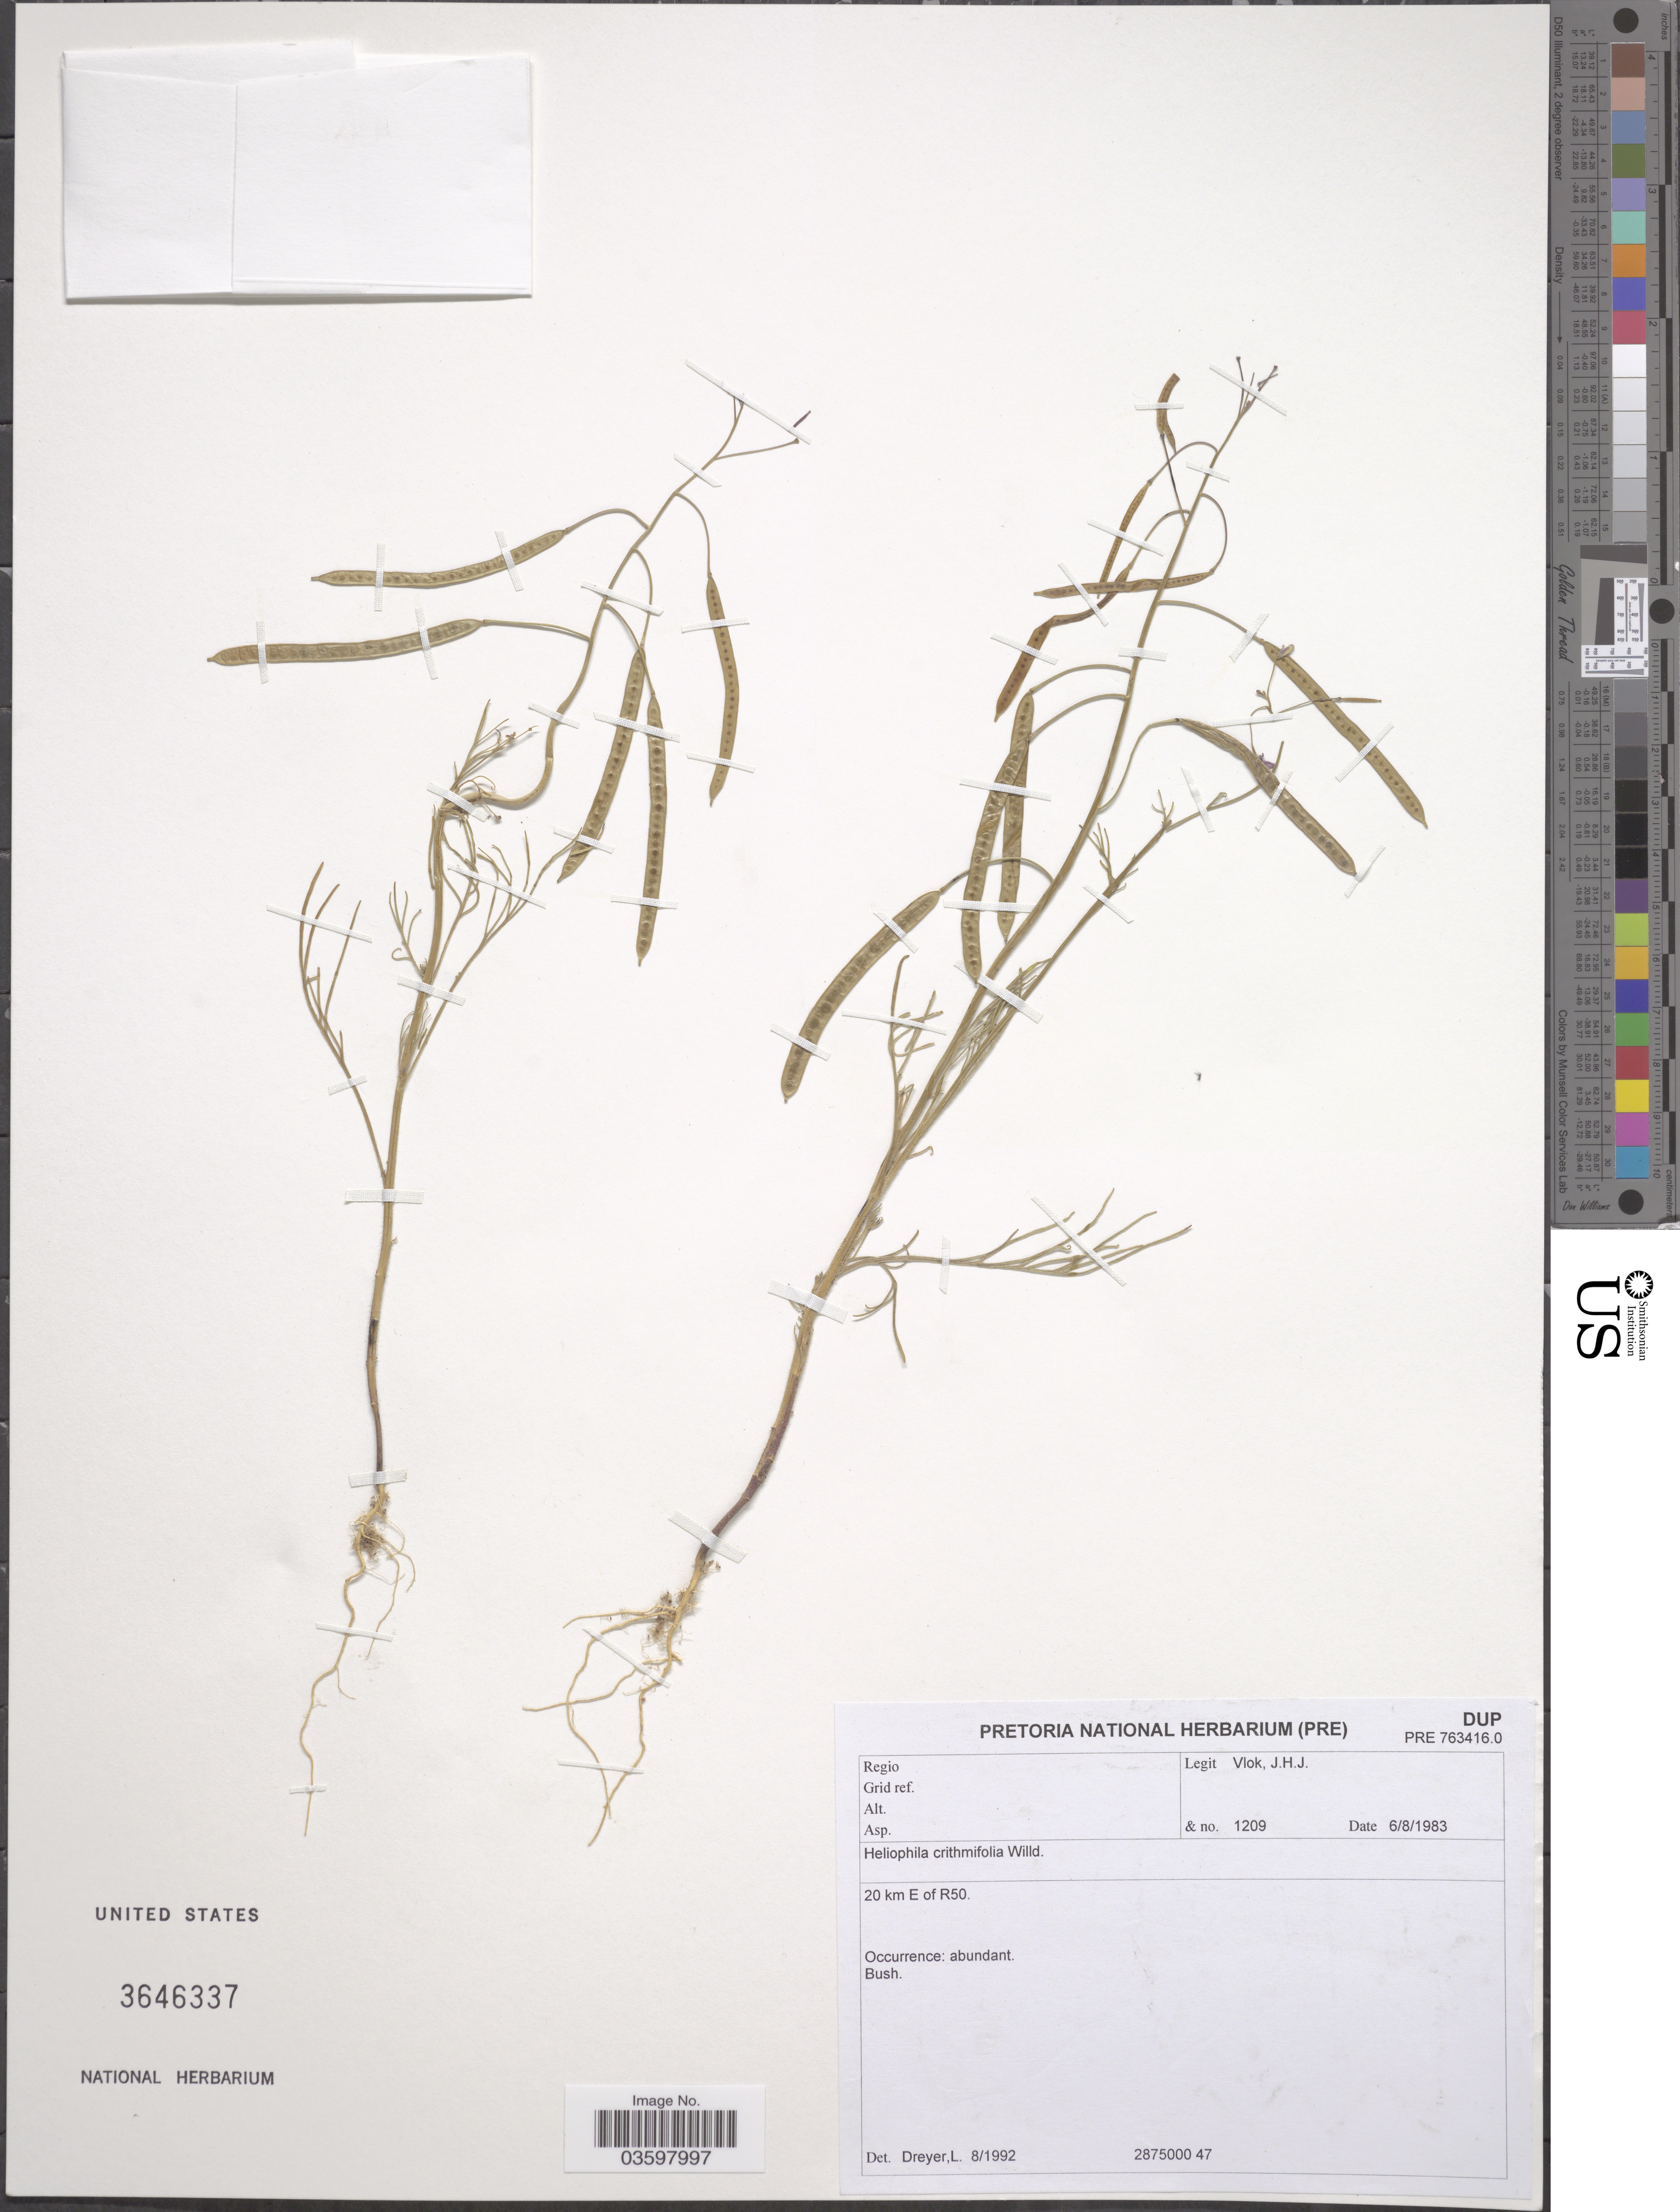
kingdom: Plantae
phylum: Tracheophyta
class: Magnoliopsida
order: Brassicales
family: Brassicaceae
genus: Heliophila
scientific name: Heliophila crithmifolia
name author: Willd.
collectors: J. H. J. Vlok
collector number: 1209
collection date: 1983-08-06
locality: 20 km E of R50.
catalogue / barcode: US 3646337